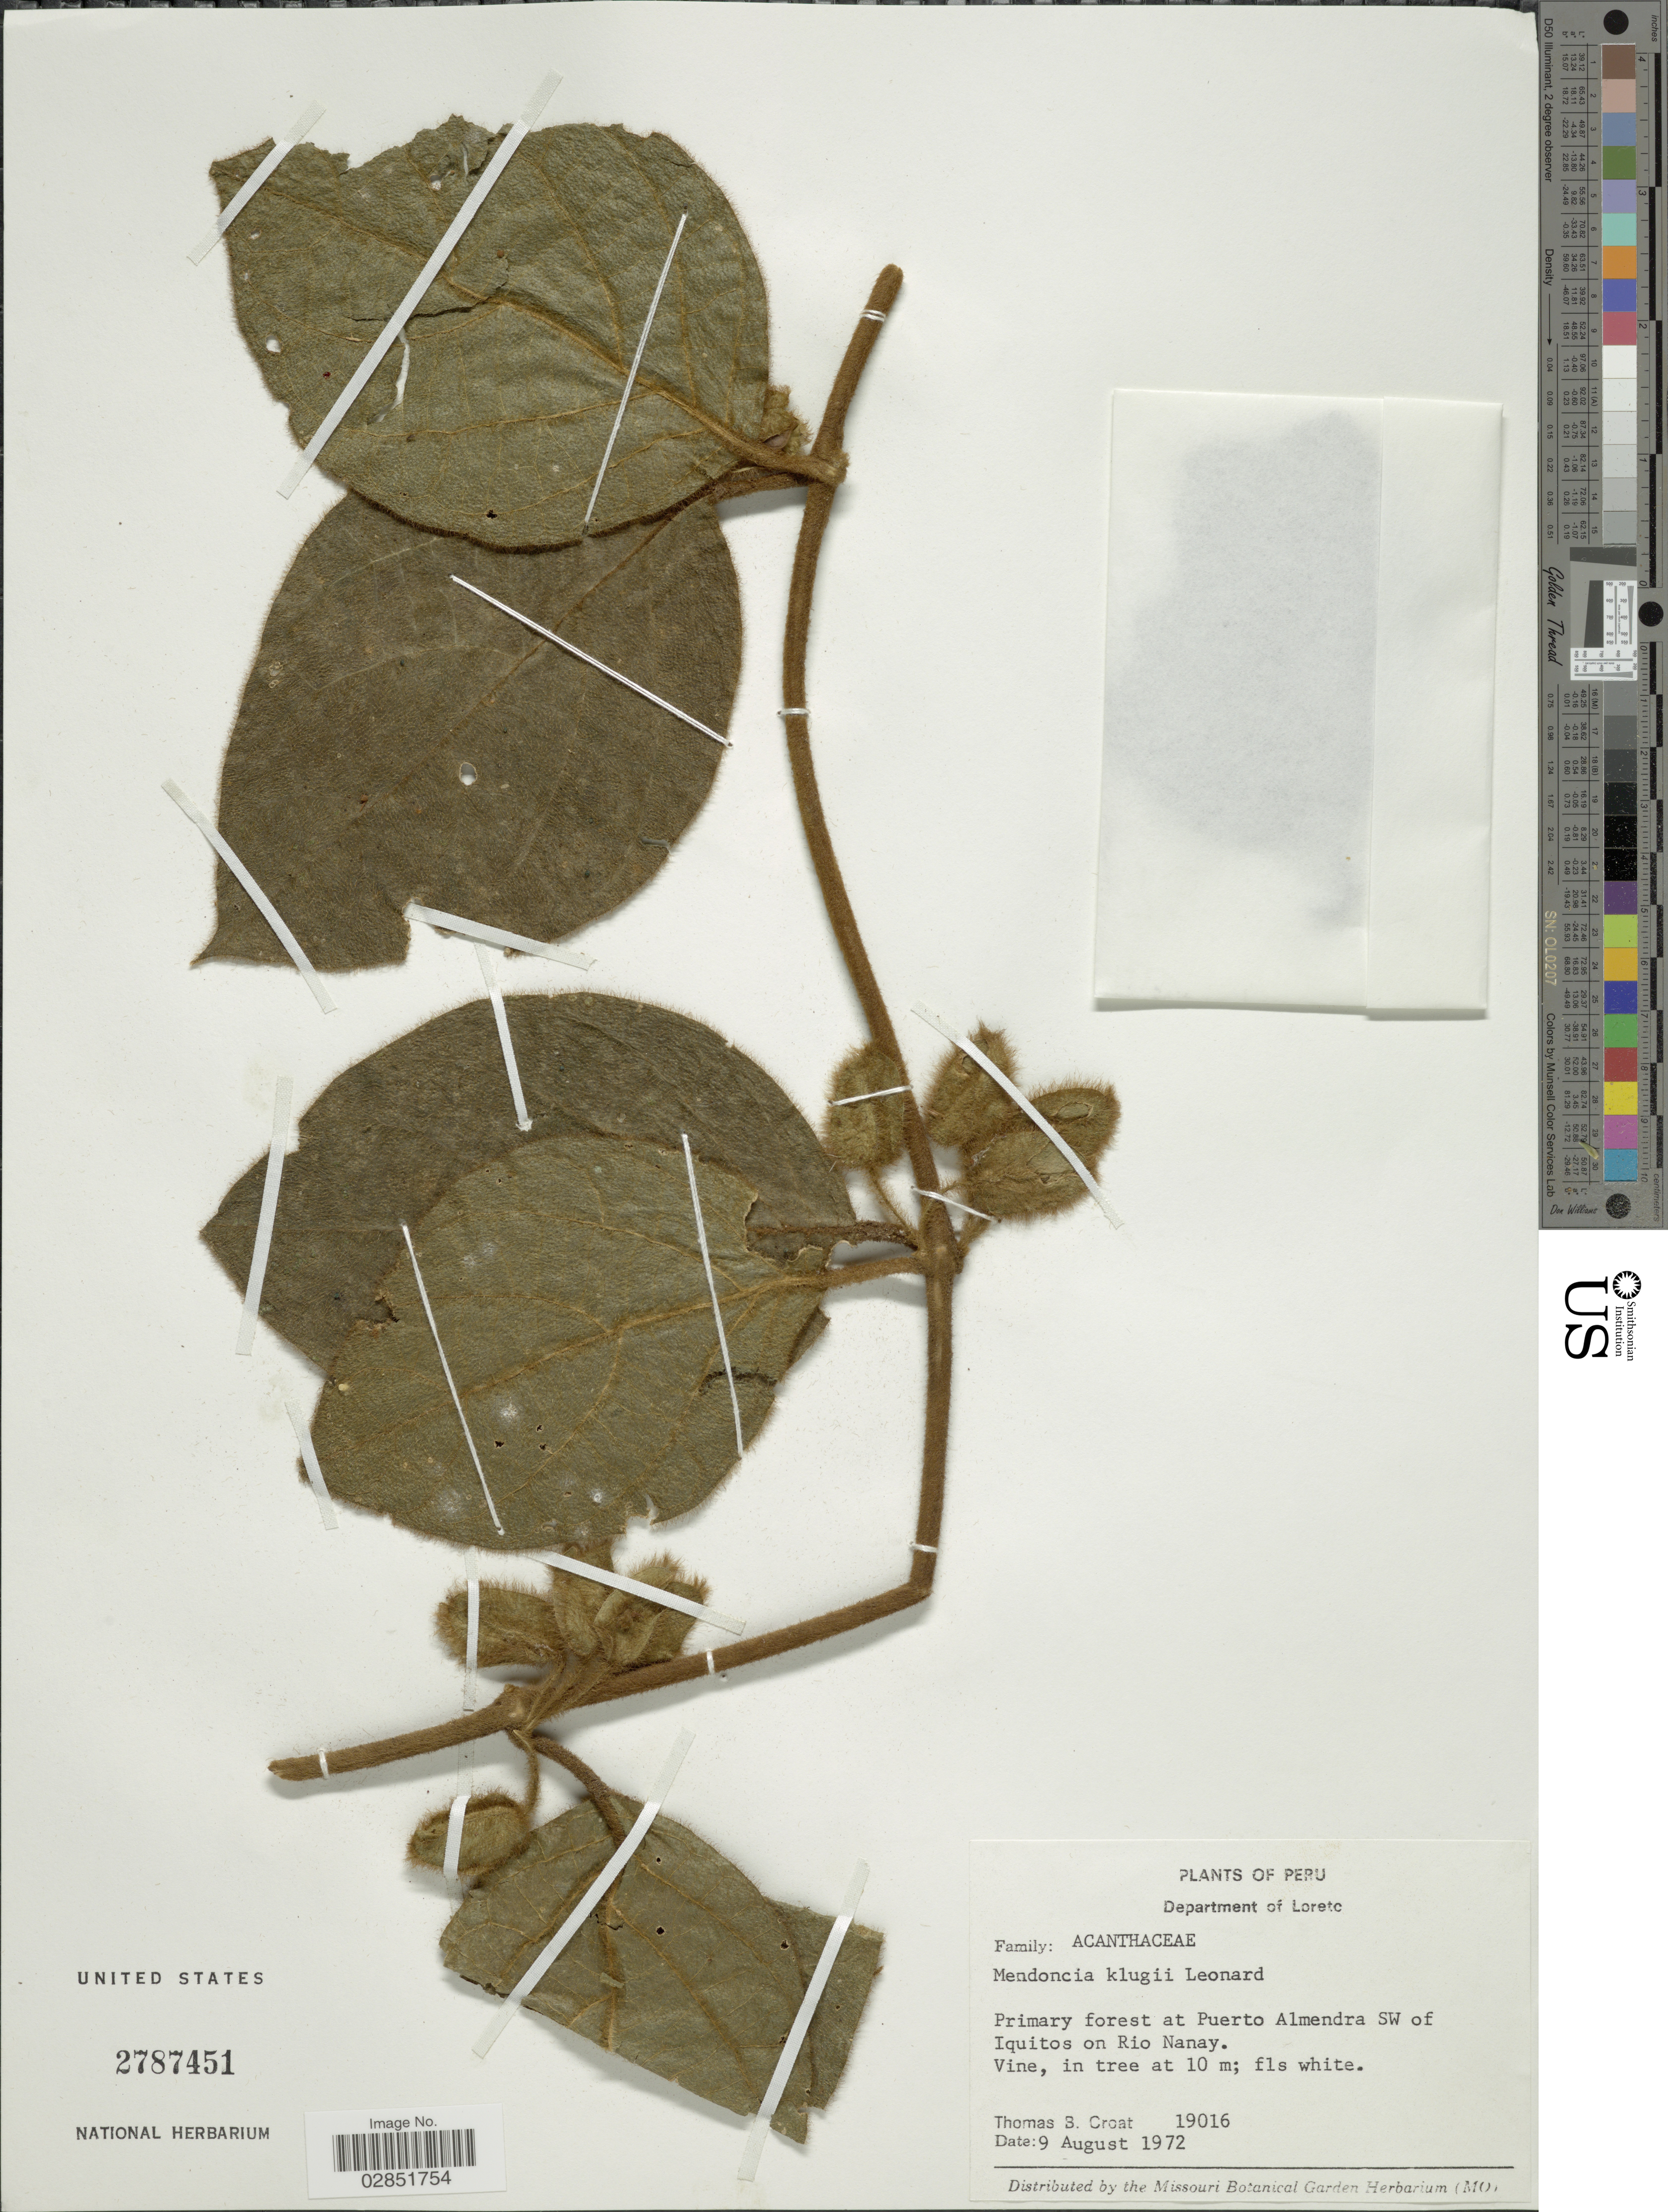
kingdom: Plantae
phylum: Tracheophyta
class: Magnoliopsida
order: Lamiales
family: Acanthaceae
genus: Mendoncia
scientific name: Mendoncia sp.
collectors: T. B. Croat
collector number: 19016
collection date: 1972-08-09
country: Peru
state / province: Loreto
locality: Department of Loreto. Primary forest at Puerto Almendra SW of Iquitos on Rio Nanay.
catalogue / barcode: US 2787451